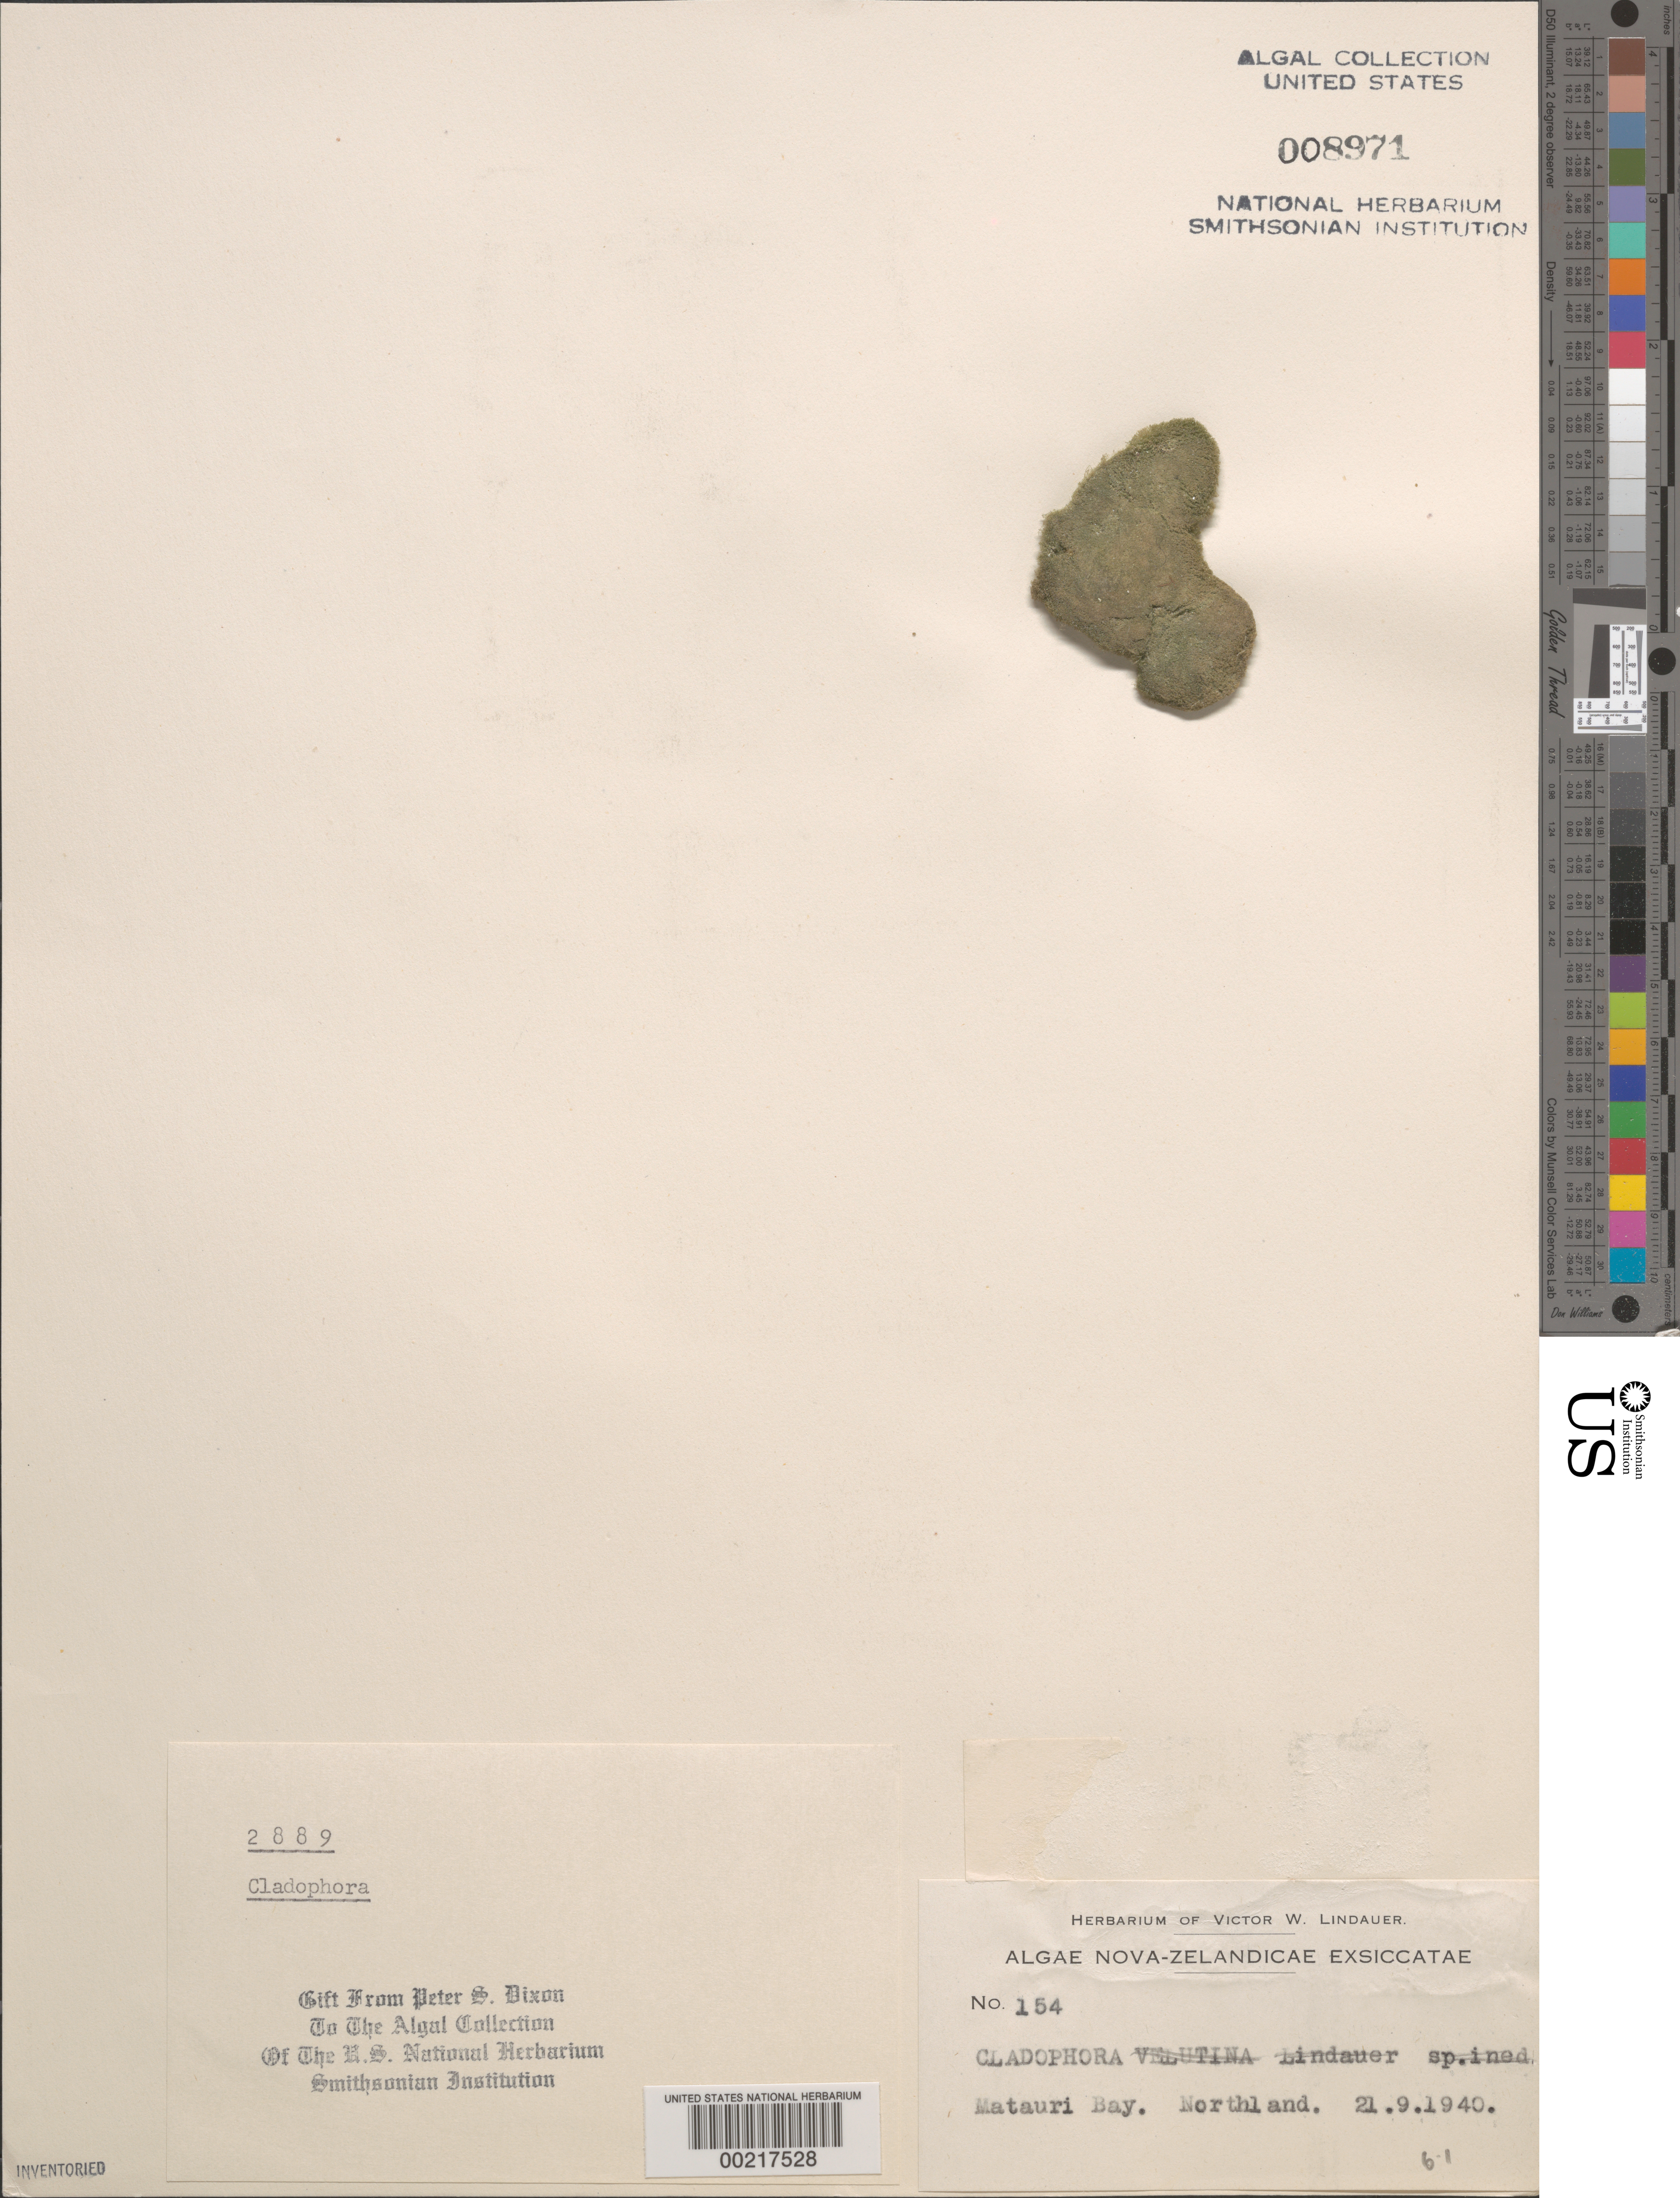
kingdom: Plantae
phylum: Chlorophyta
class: Ulvophyceae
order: Cladophorales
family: Cladophoraceae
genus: Cladophora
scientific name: Cladophora sp.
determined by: Dixon, P. S.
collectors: V. Lindauer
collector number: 154 & PSD 2889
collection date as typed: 21 Sep 1940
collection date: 1940-09-21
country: New Zealand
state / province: Northland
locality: Matauri bay, northland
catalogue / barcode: US 8971